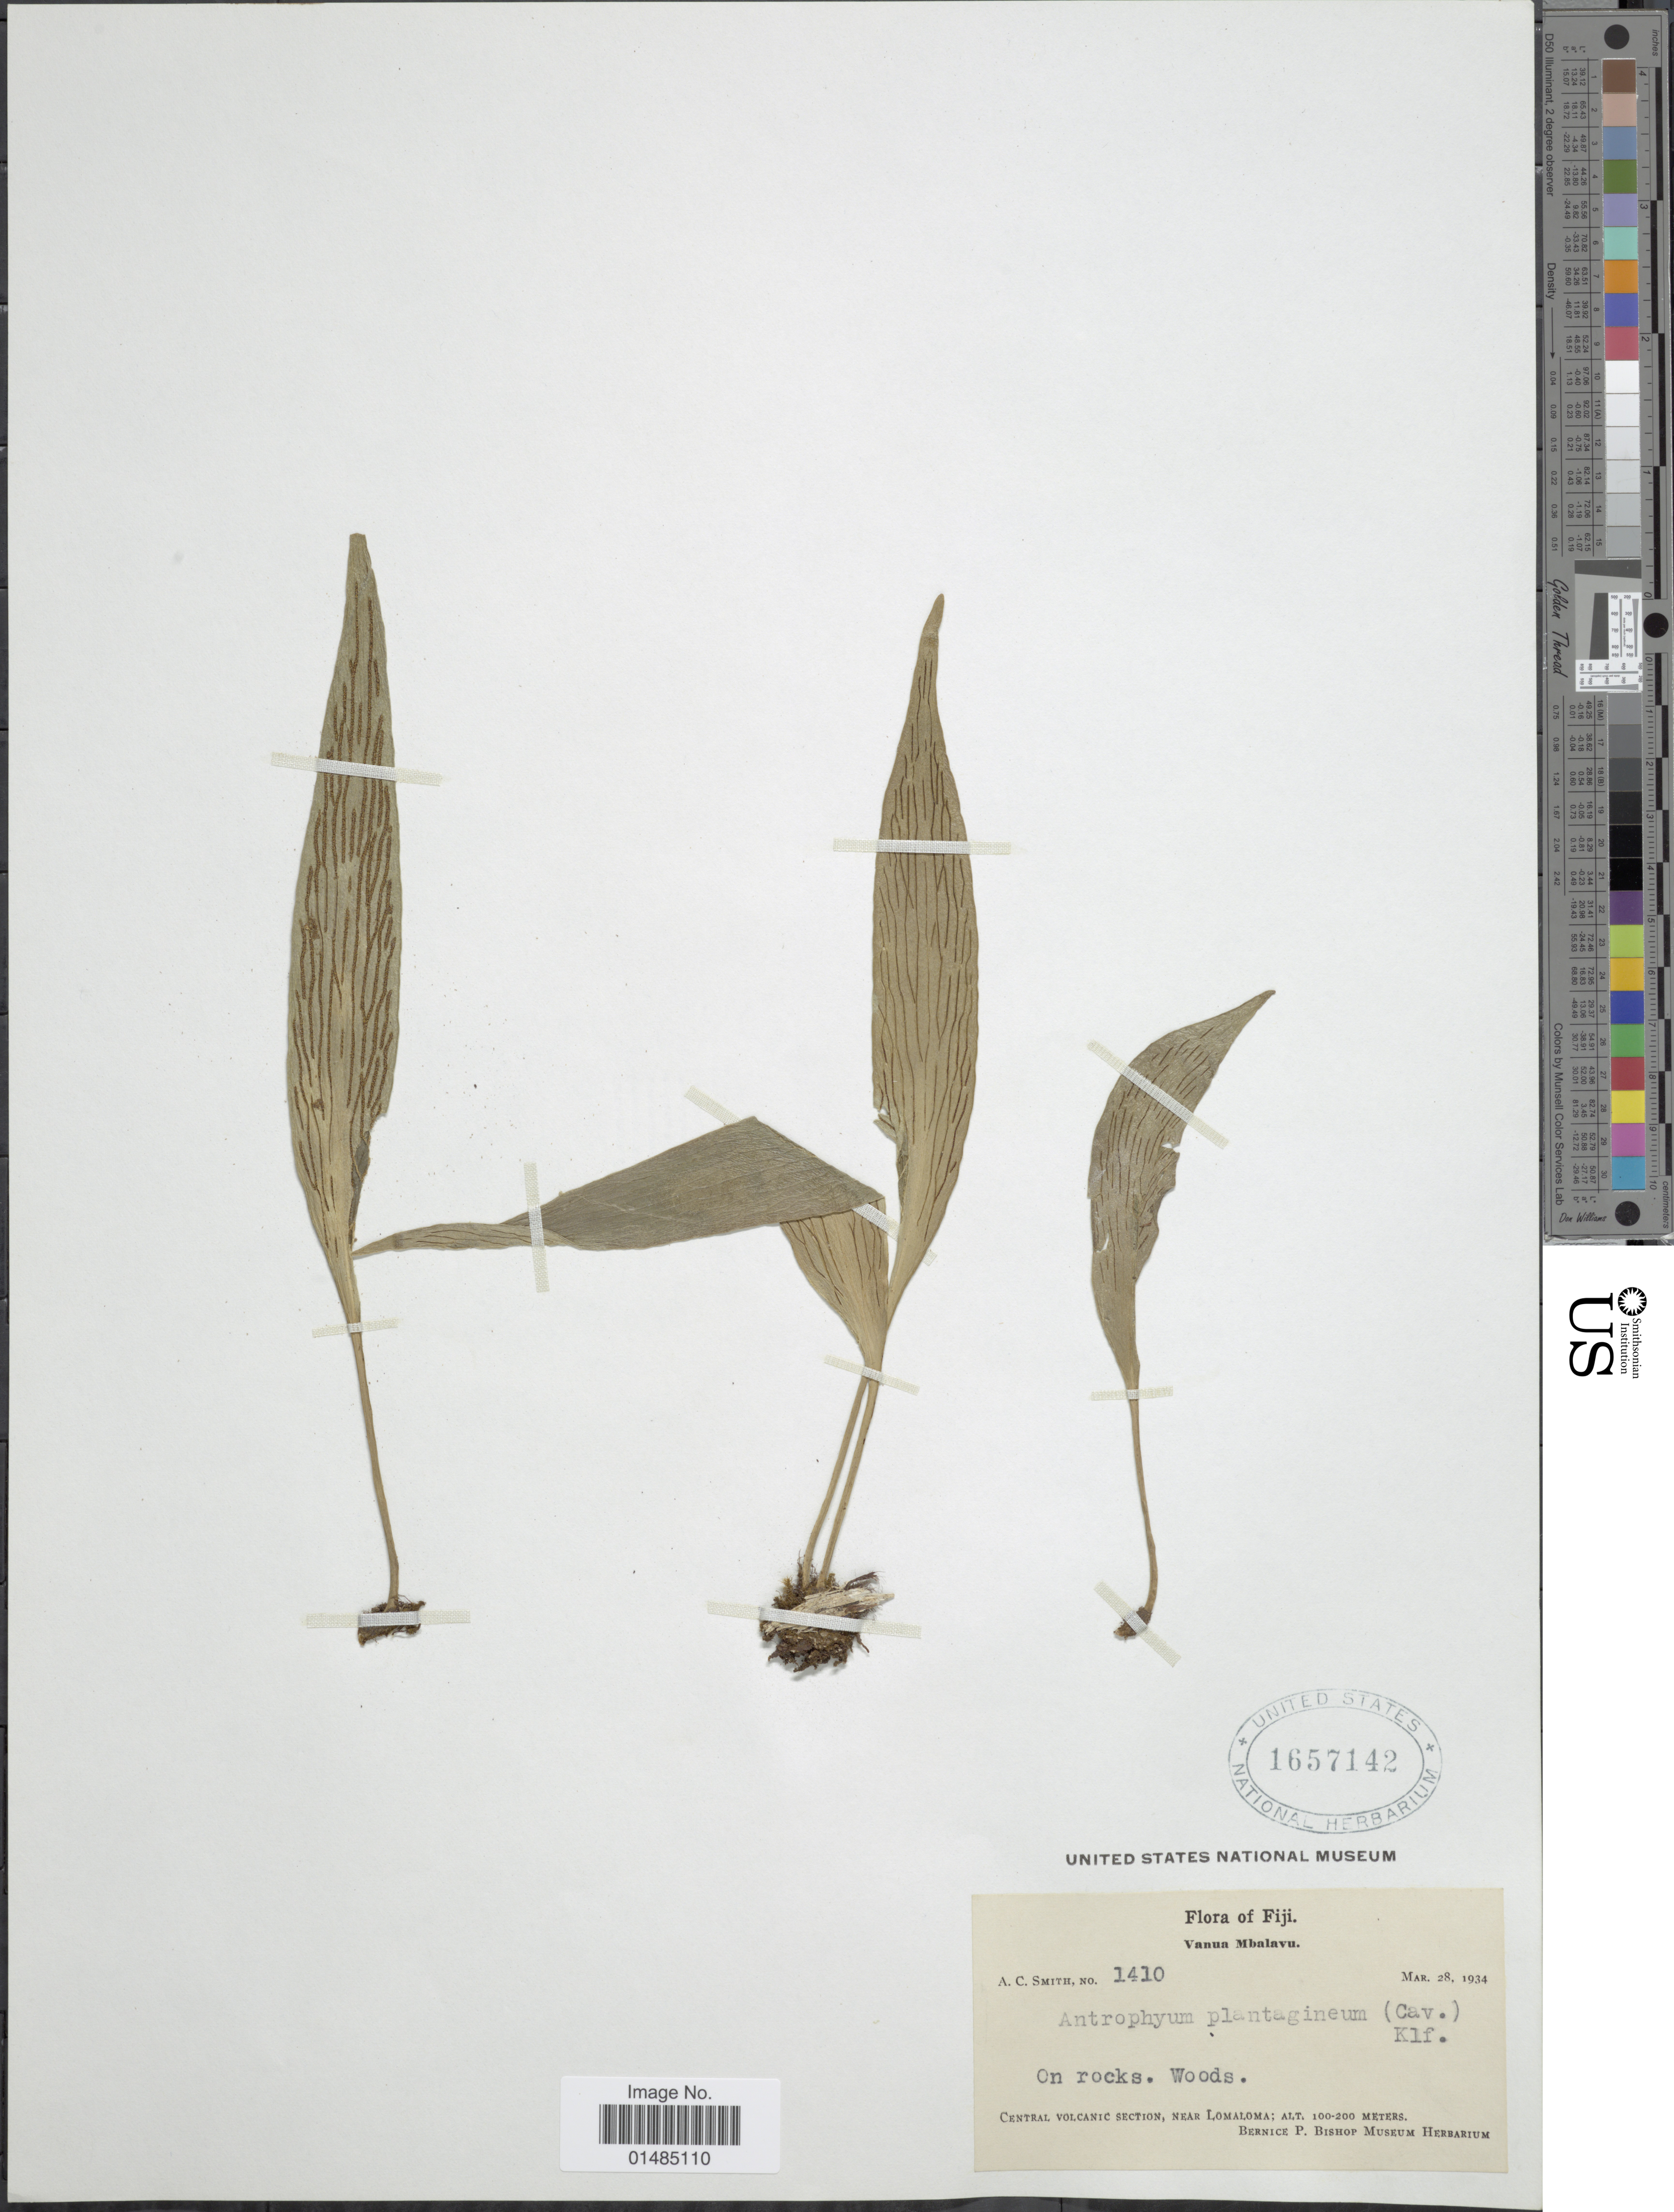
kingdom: Plantae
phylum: Tracheophyta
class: Polypodiopsida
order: Polypodiales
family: Pteridaceae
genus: Antrophyum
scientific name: Antrophyum plantagineum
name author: (Cav.) Kaulf.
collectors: A. C. Smith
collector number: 1410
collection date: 1934-03-28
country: Fiji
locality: Fiji, Vanau Mbalavu, Central Volcanic section, near Lomaloma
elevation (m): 100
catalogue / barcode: US 1657142